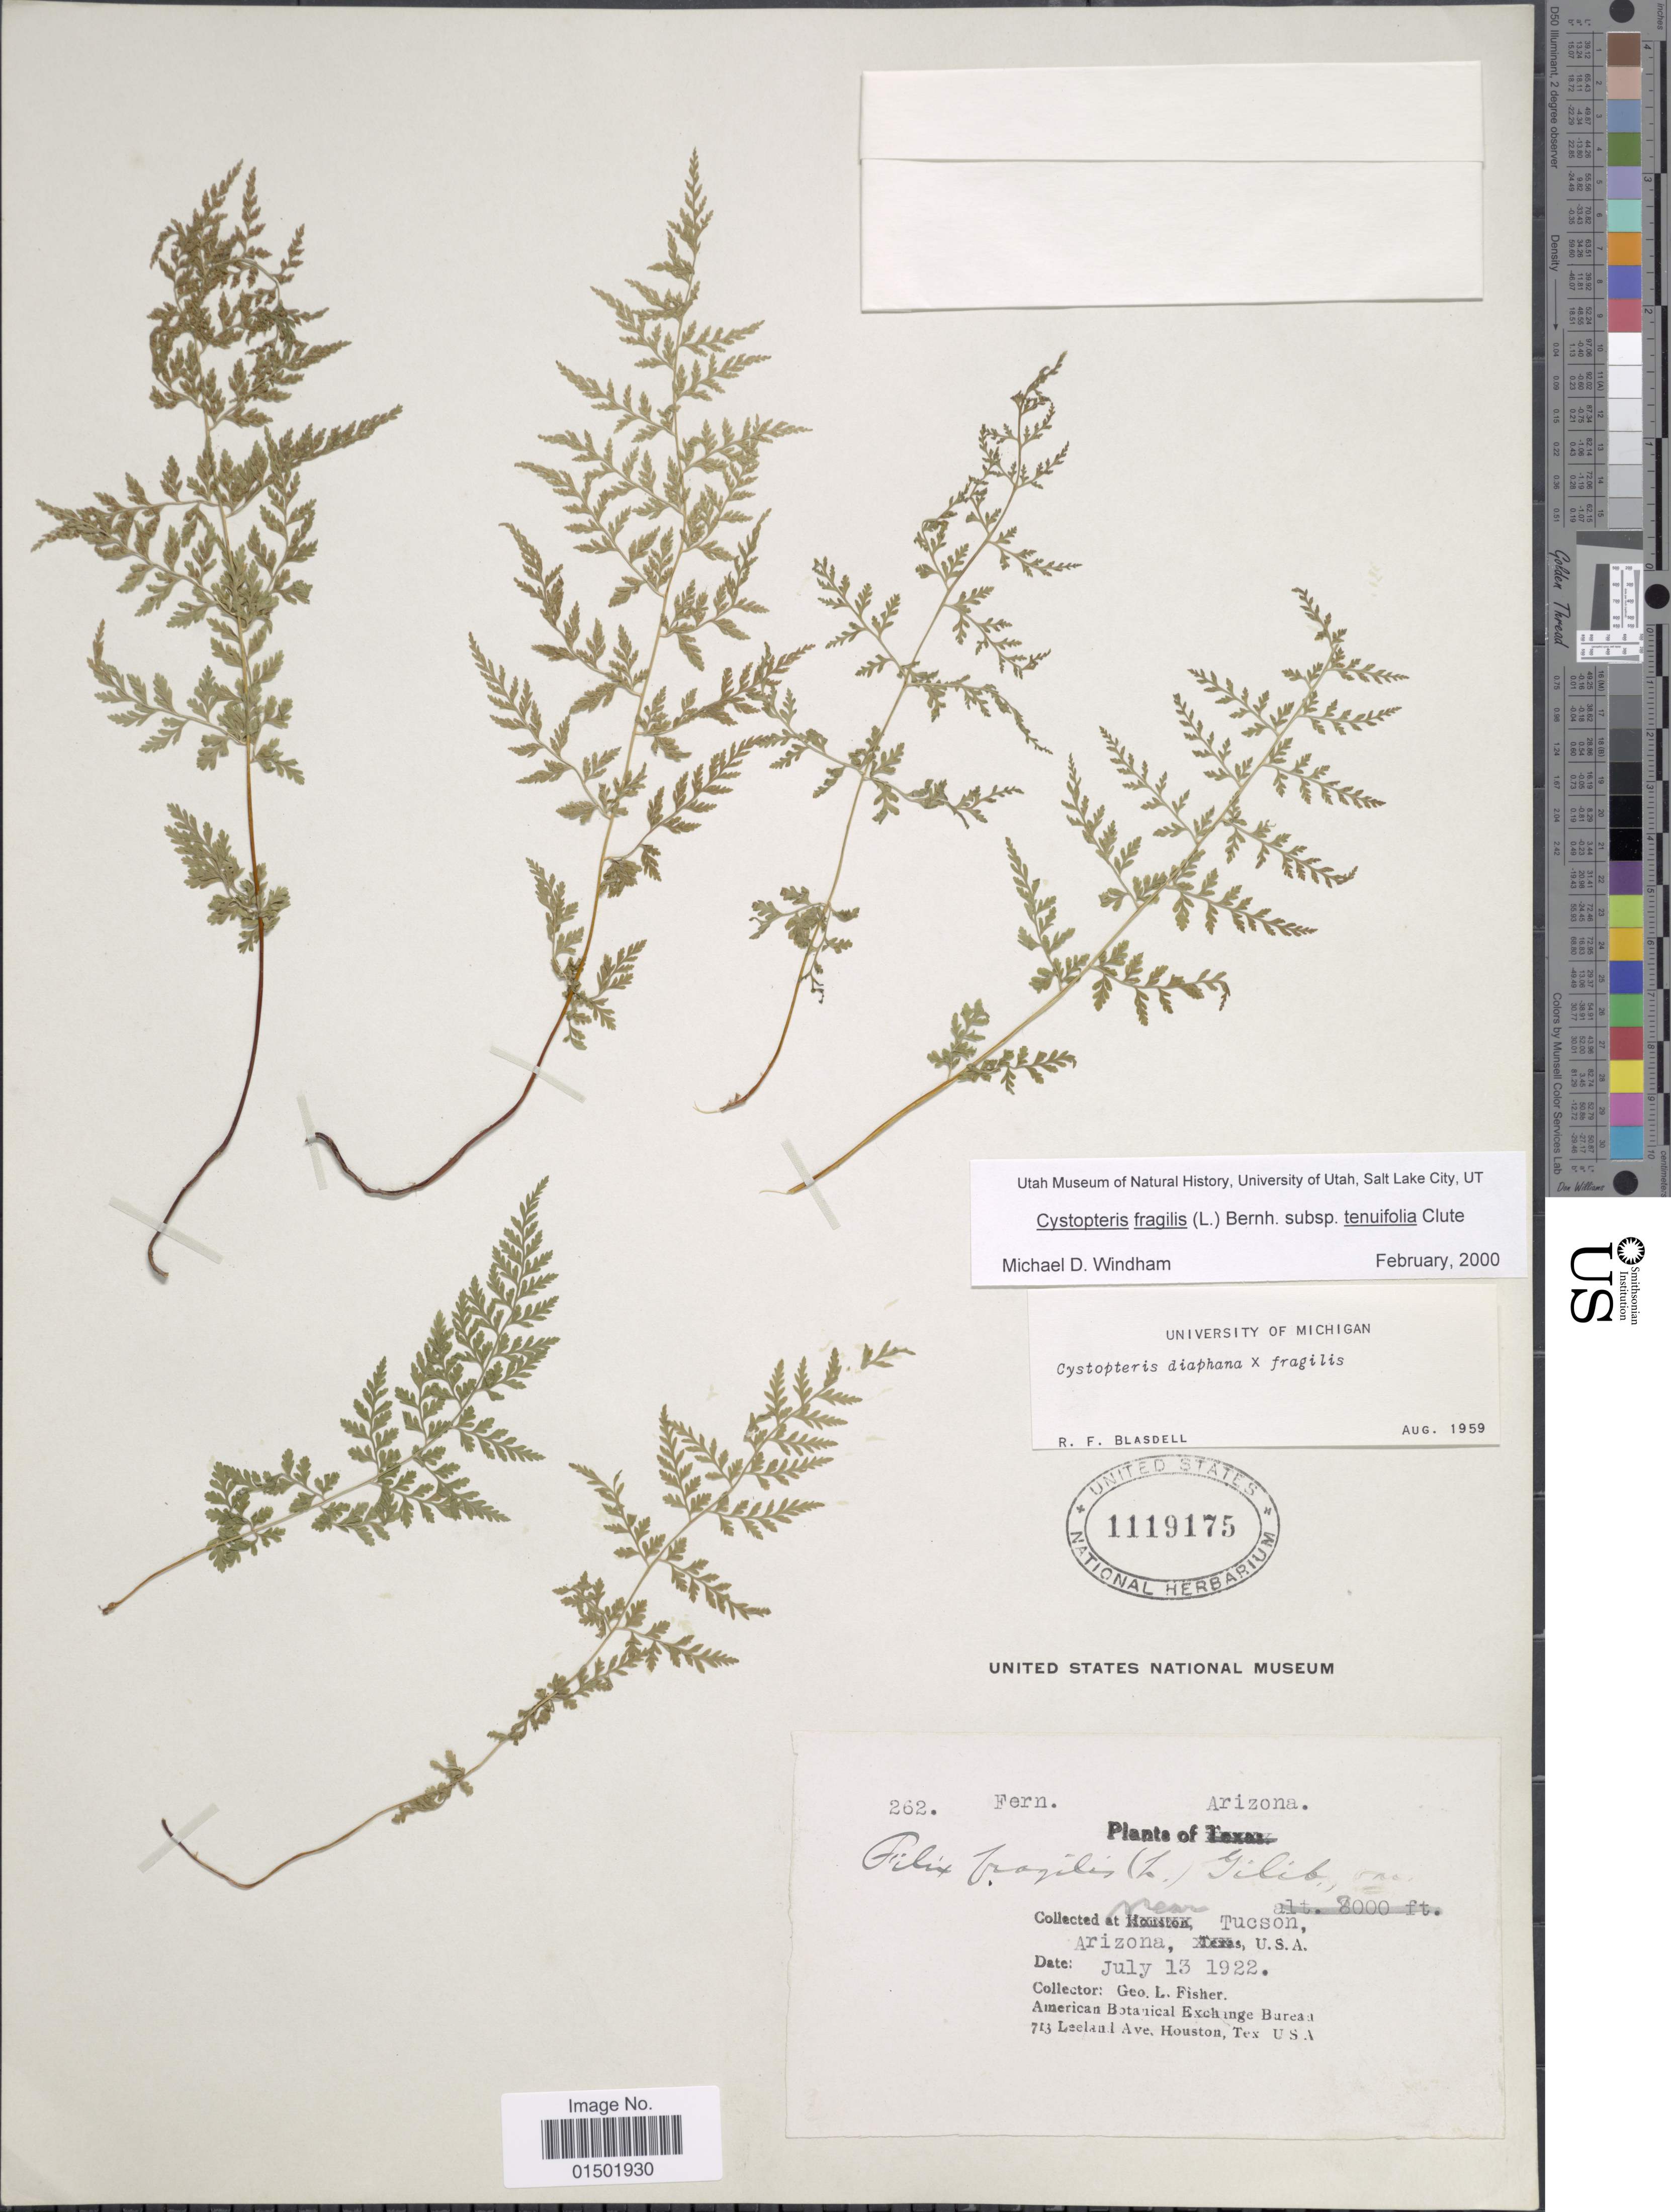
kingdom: Plantae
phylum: Tracheophyta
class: Polypodiopsida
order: Polypodiales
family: Cystopteridaceae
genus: Cystopteris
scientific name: Cystopteris fragilis var. tenuifolia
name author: (Clute) M. Broun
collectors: G. L. Fisher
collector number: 262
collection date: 1922-07-13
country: United States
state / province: Arizona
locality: Near Arizona, Tucson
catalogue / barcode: US 1119175